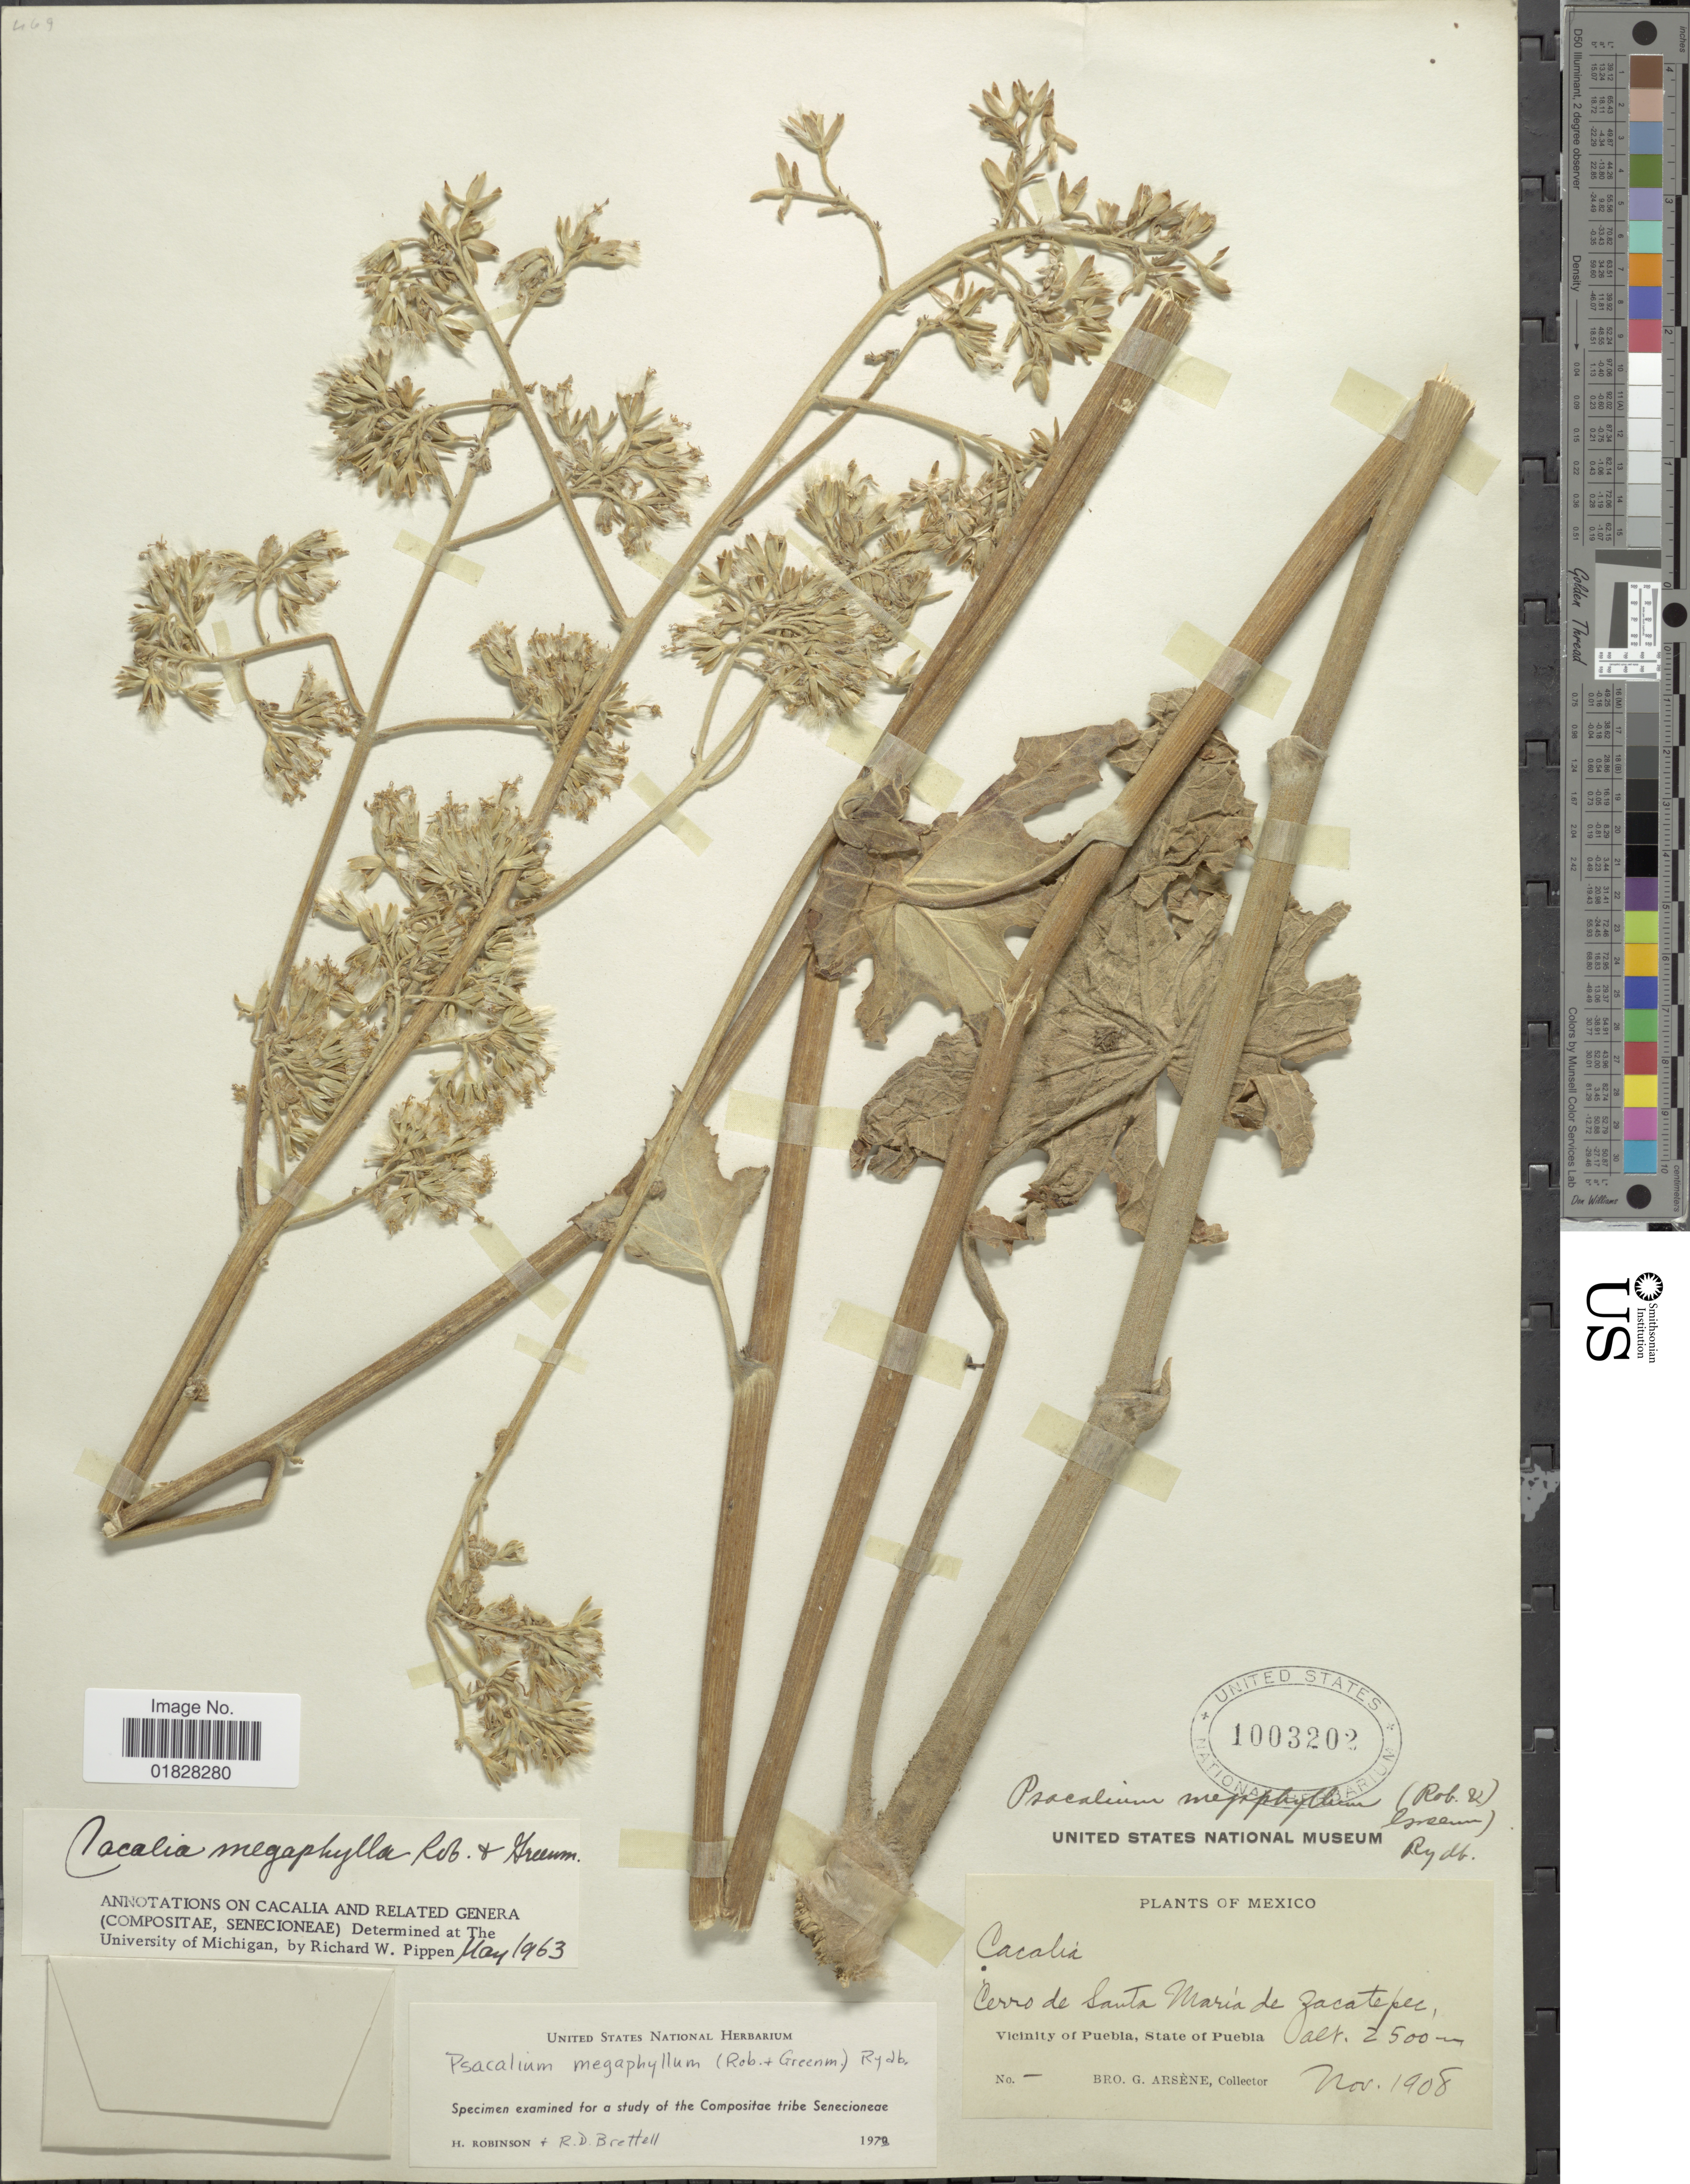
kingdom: Plantae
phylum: Tracheophyta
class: Magnoliopsida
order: Asterales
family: Asteraceae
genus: Psacalium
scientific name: Psacalium megaphyllum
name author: (B.L. Rob. & Greenm.) Rydb.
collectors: Bro. G. Arsène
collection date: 1908-11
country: Mexico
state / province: Puebla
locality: Cerro de Santa Maria de Zacatepec, Vicinity of Puebla, State of Puebla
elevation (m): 2500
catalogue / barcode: US 1003202